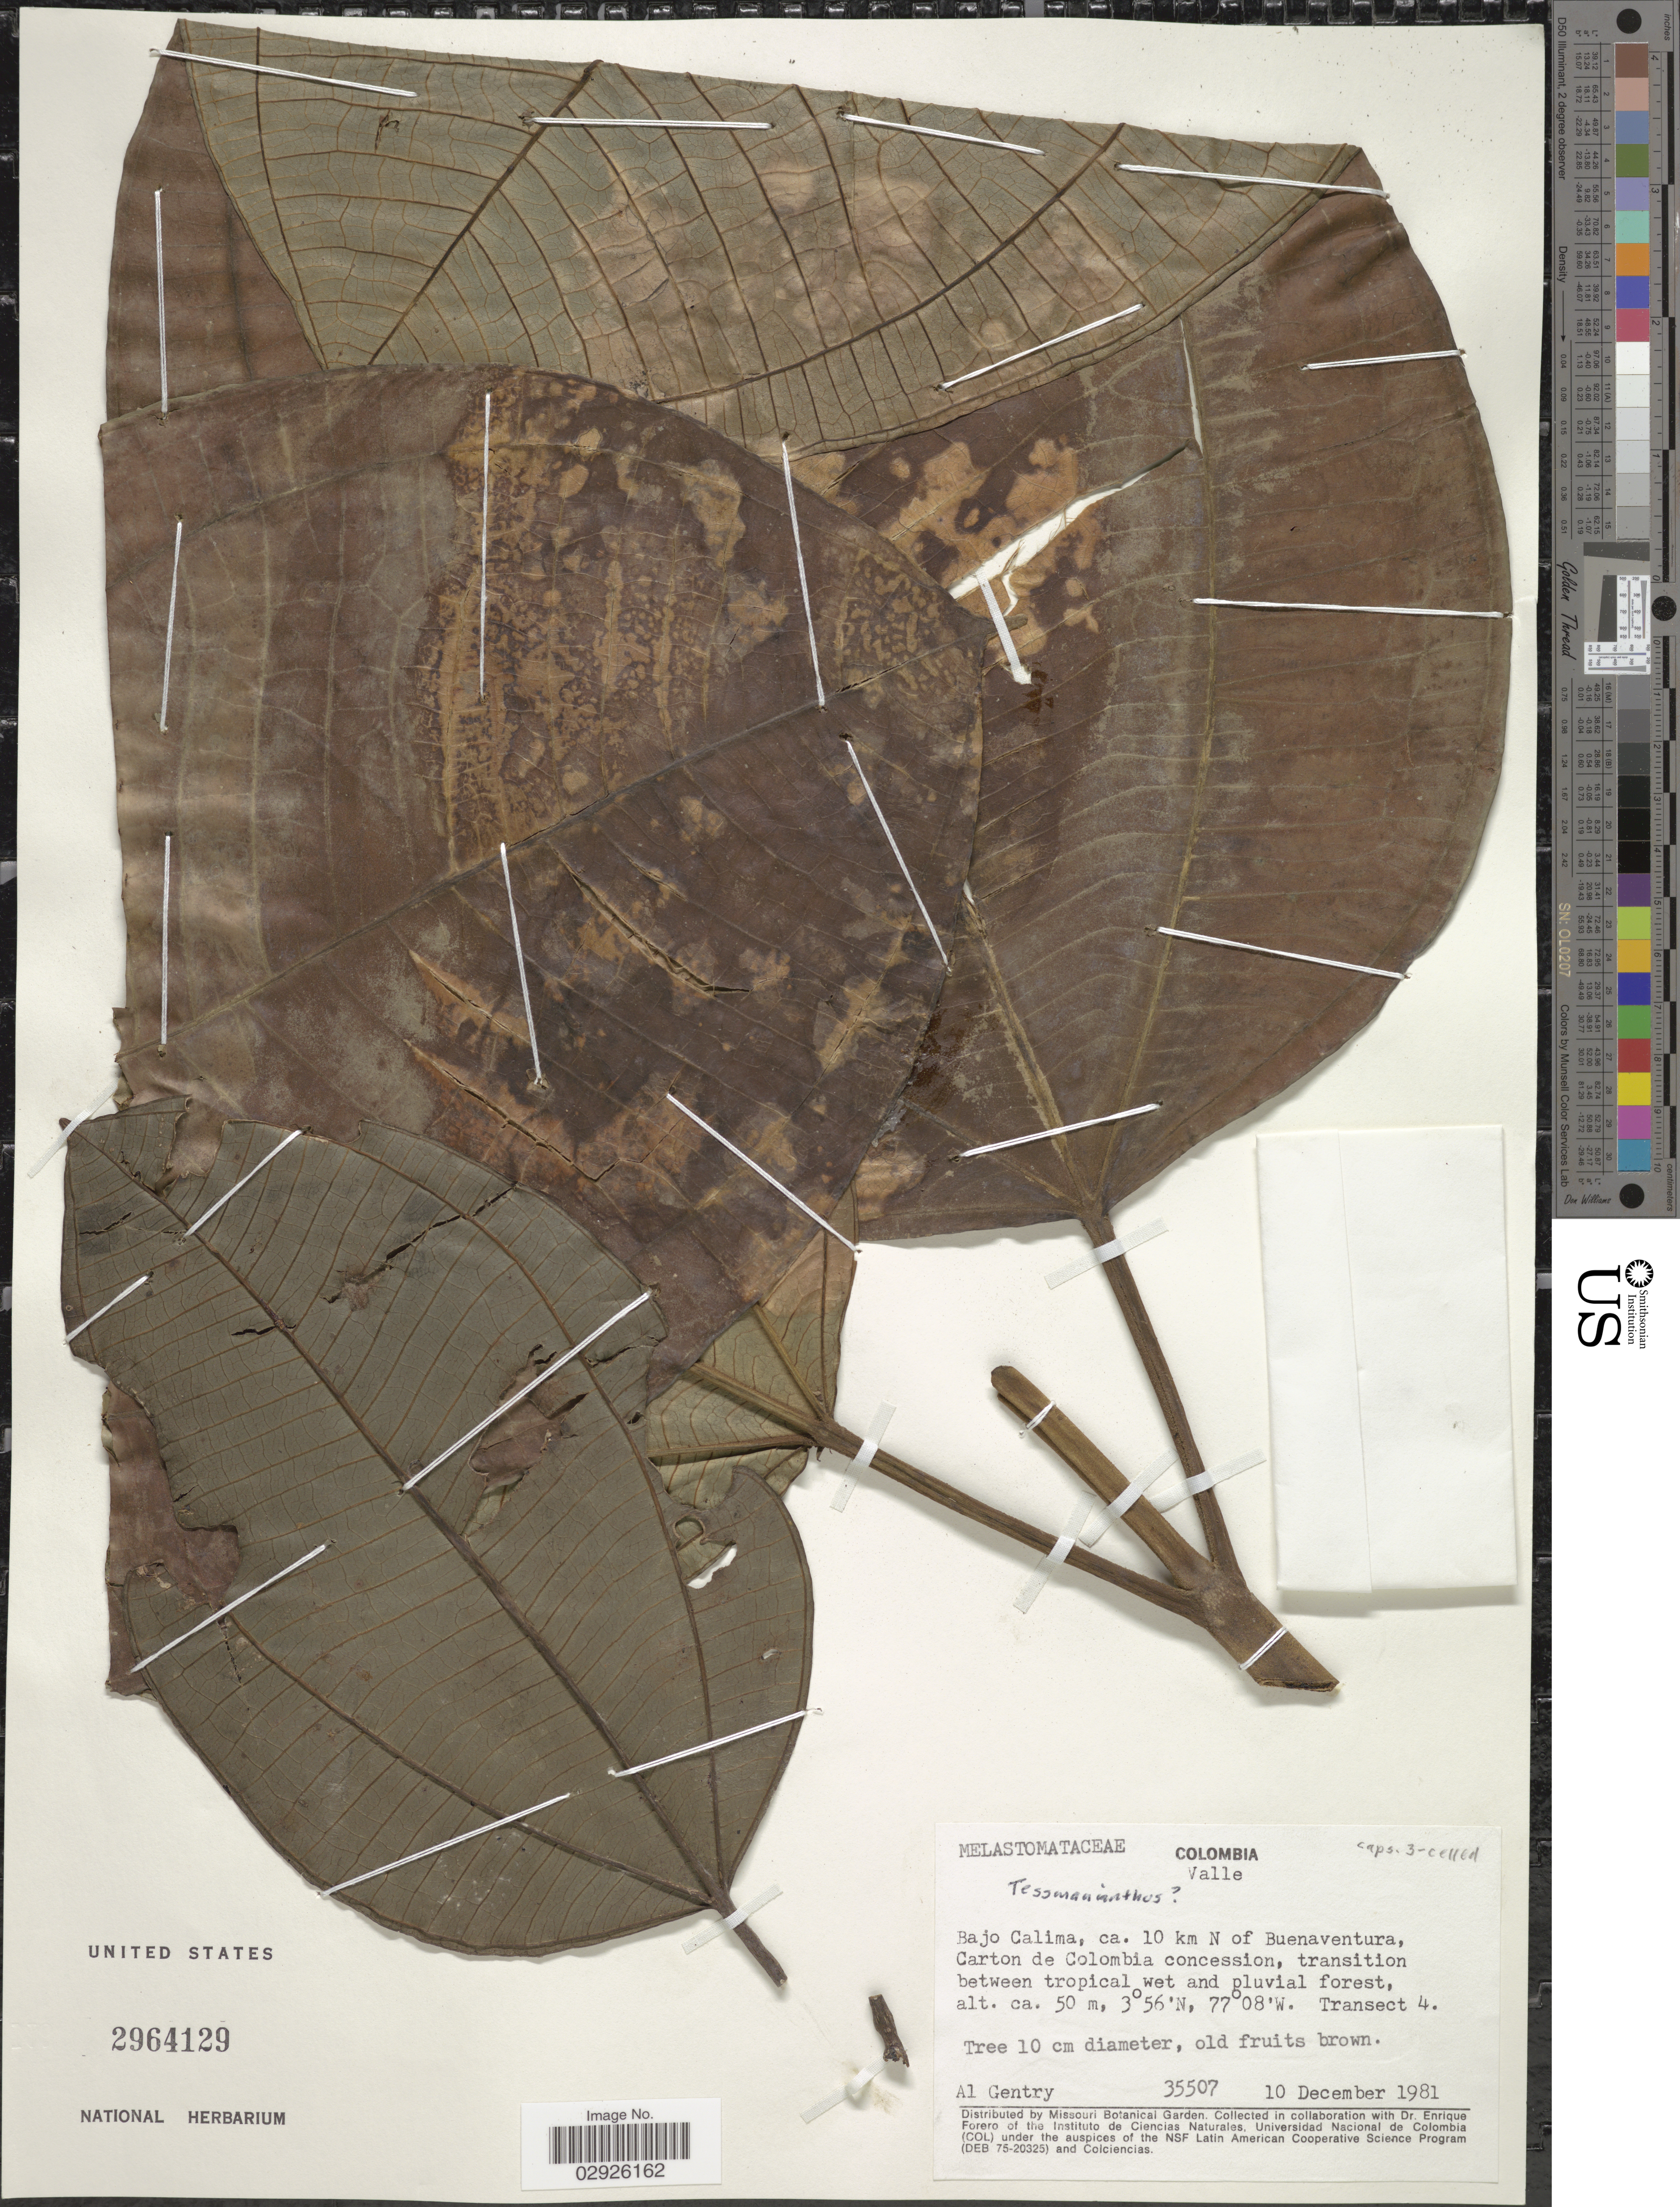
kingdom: Plantae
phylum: Tracheophyta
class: Magnoliopsida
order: Myrtales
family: Melastomataceae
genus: Graffenrieda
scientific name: Graffenrieda sp.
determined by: Mendoza, H.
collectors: A. H. Gentry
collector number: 35507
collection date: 1981-12-10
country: Colombia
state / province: Valle del Cauca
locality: Valle. Bajo Calima, ca. 10 km N of Buenaventura, Carton de Colombia concession. Transect 4.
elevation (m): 50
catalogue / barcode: US 2964129